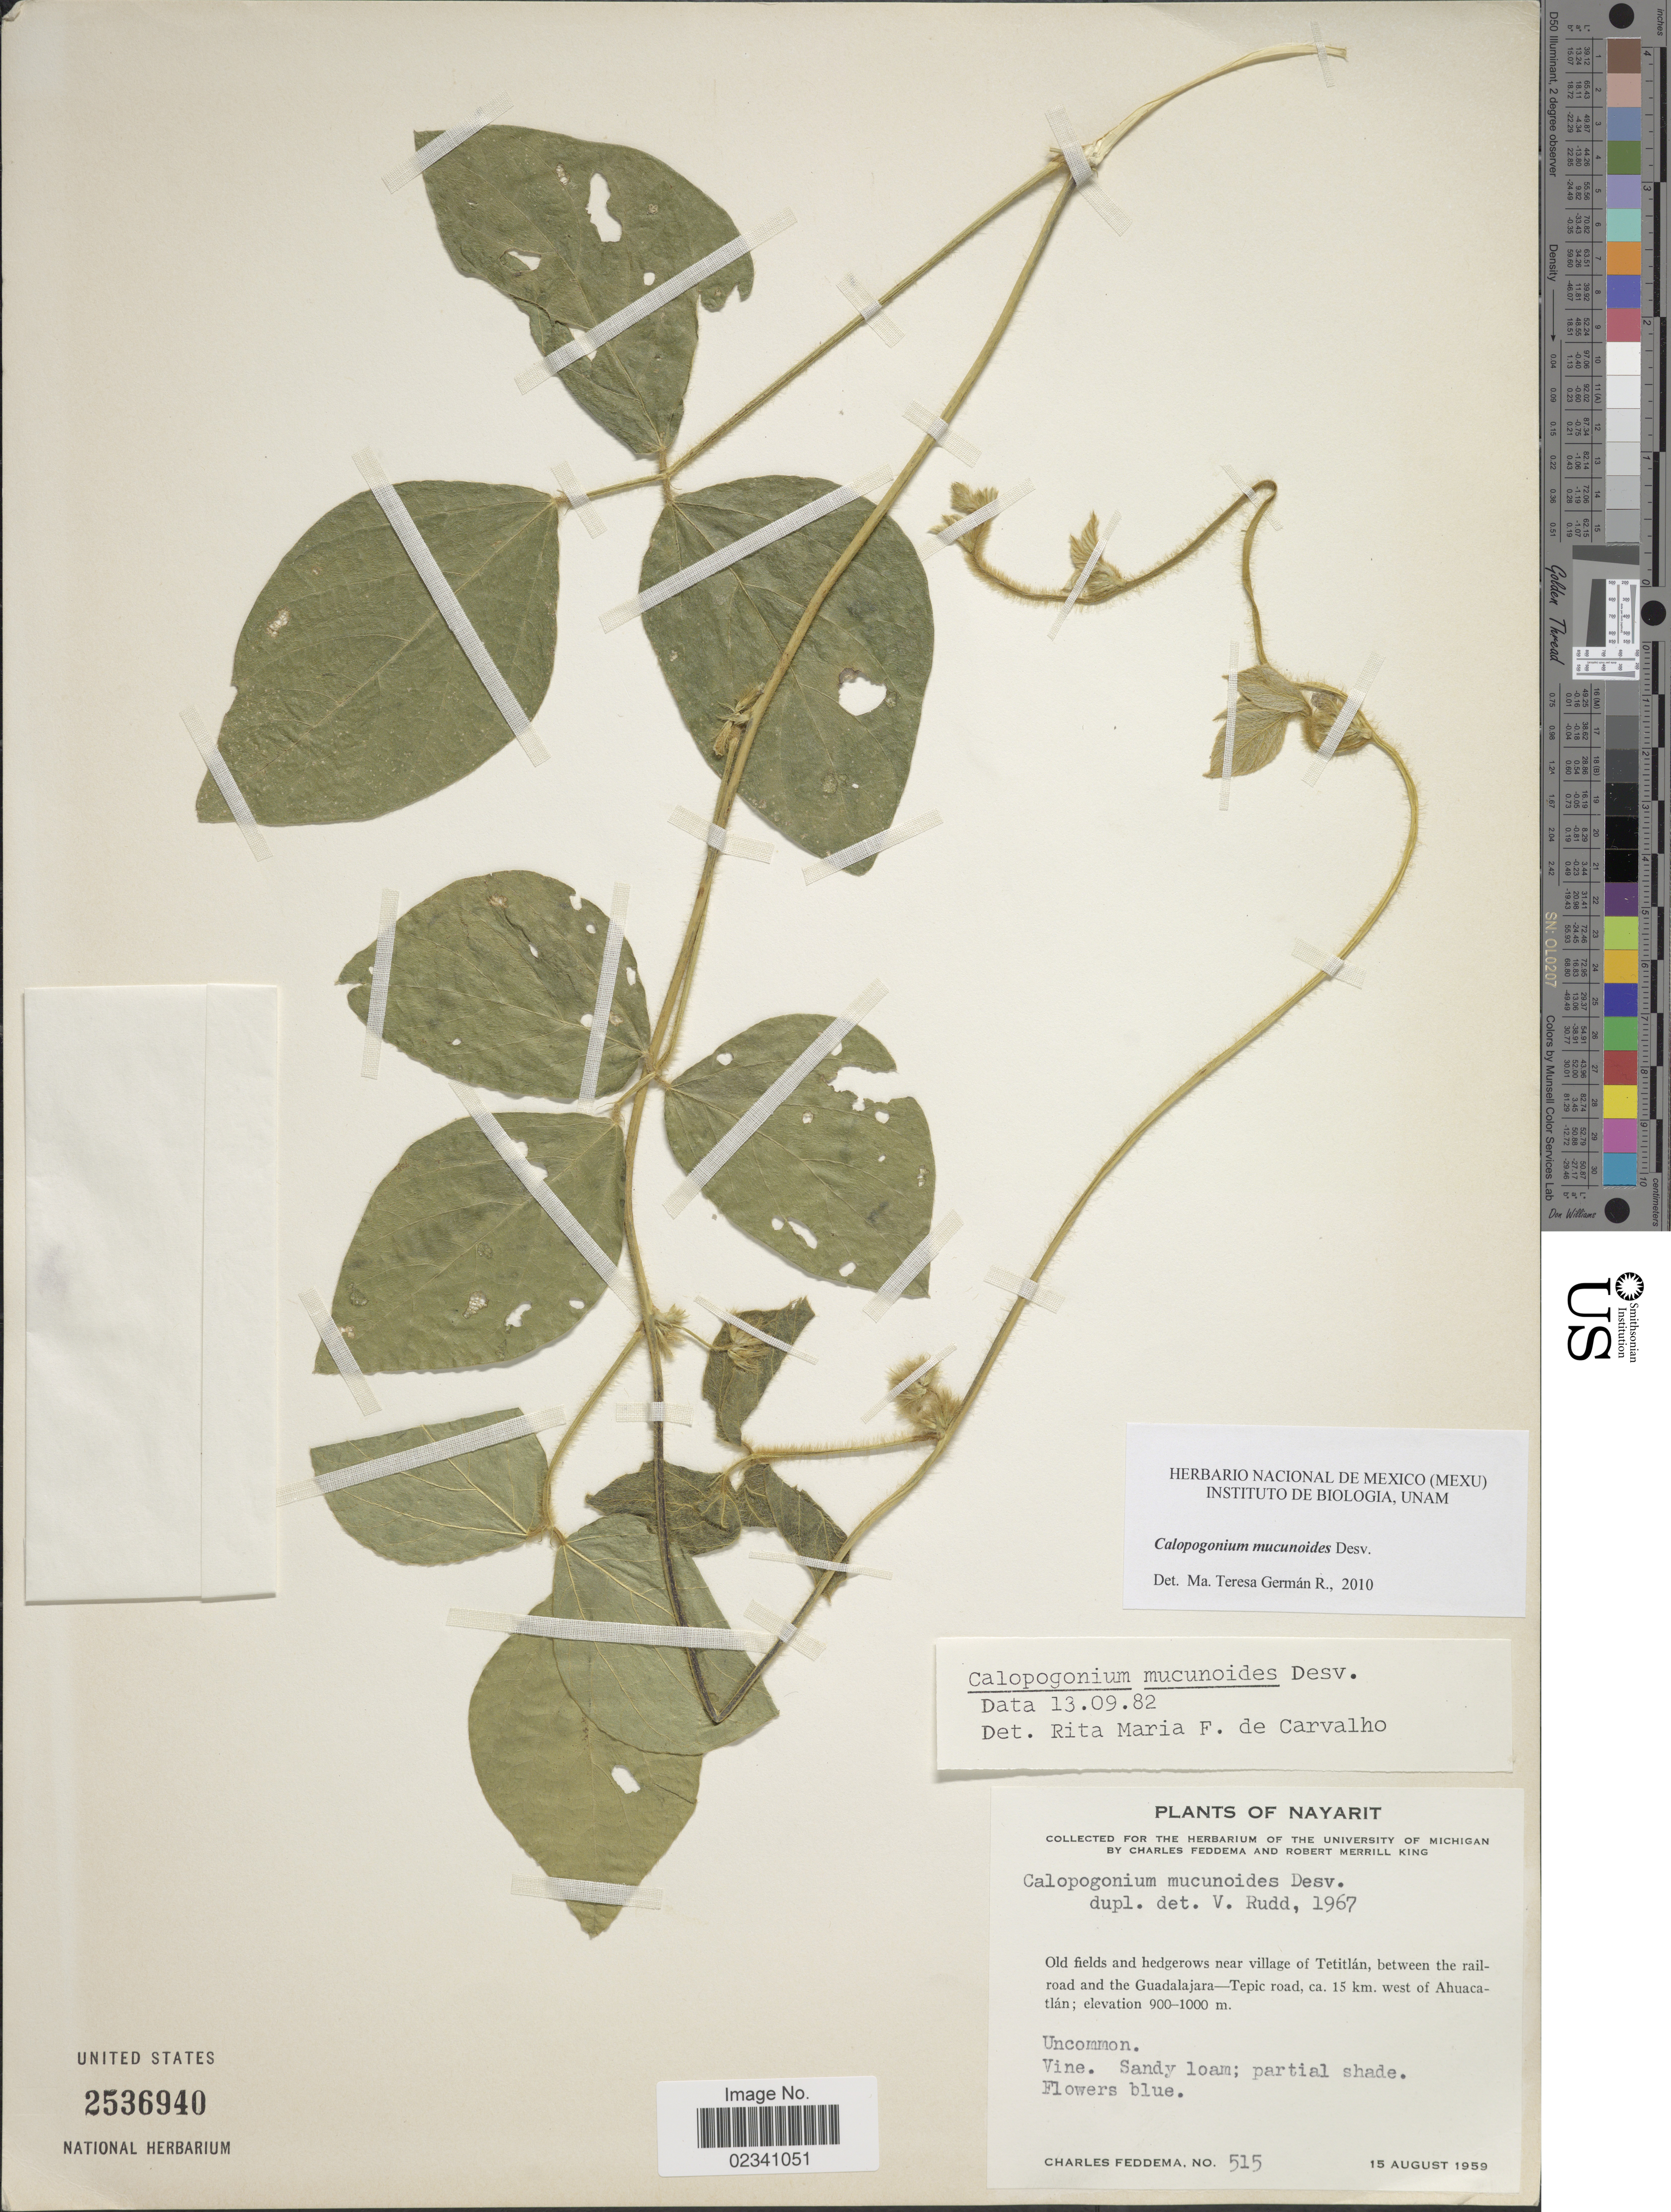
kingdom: Plantae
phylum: Tracheophyta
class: Magnoliopsida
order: Fabales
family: Fabaceae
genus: Calopogonium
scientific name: Calopogonium mucunoides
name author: Desv.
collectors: C. Feddema & R. M. King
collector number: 515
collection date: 1959-08-15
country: Mexico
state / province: Nayarit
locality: Old fields and hedgerows near village of Tetitlan, between the railroad and the Guadalajara - Tepic road, ca, 15 km. west of Ahuacatlan.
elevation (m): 900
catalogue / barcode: US 2536940